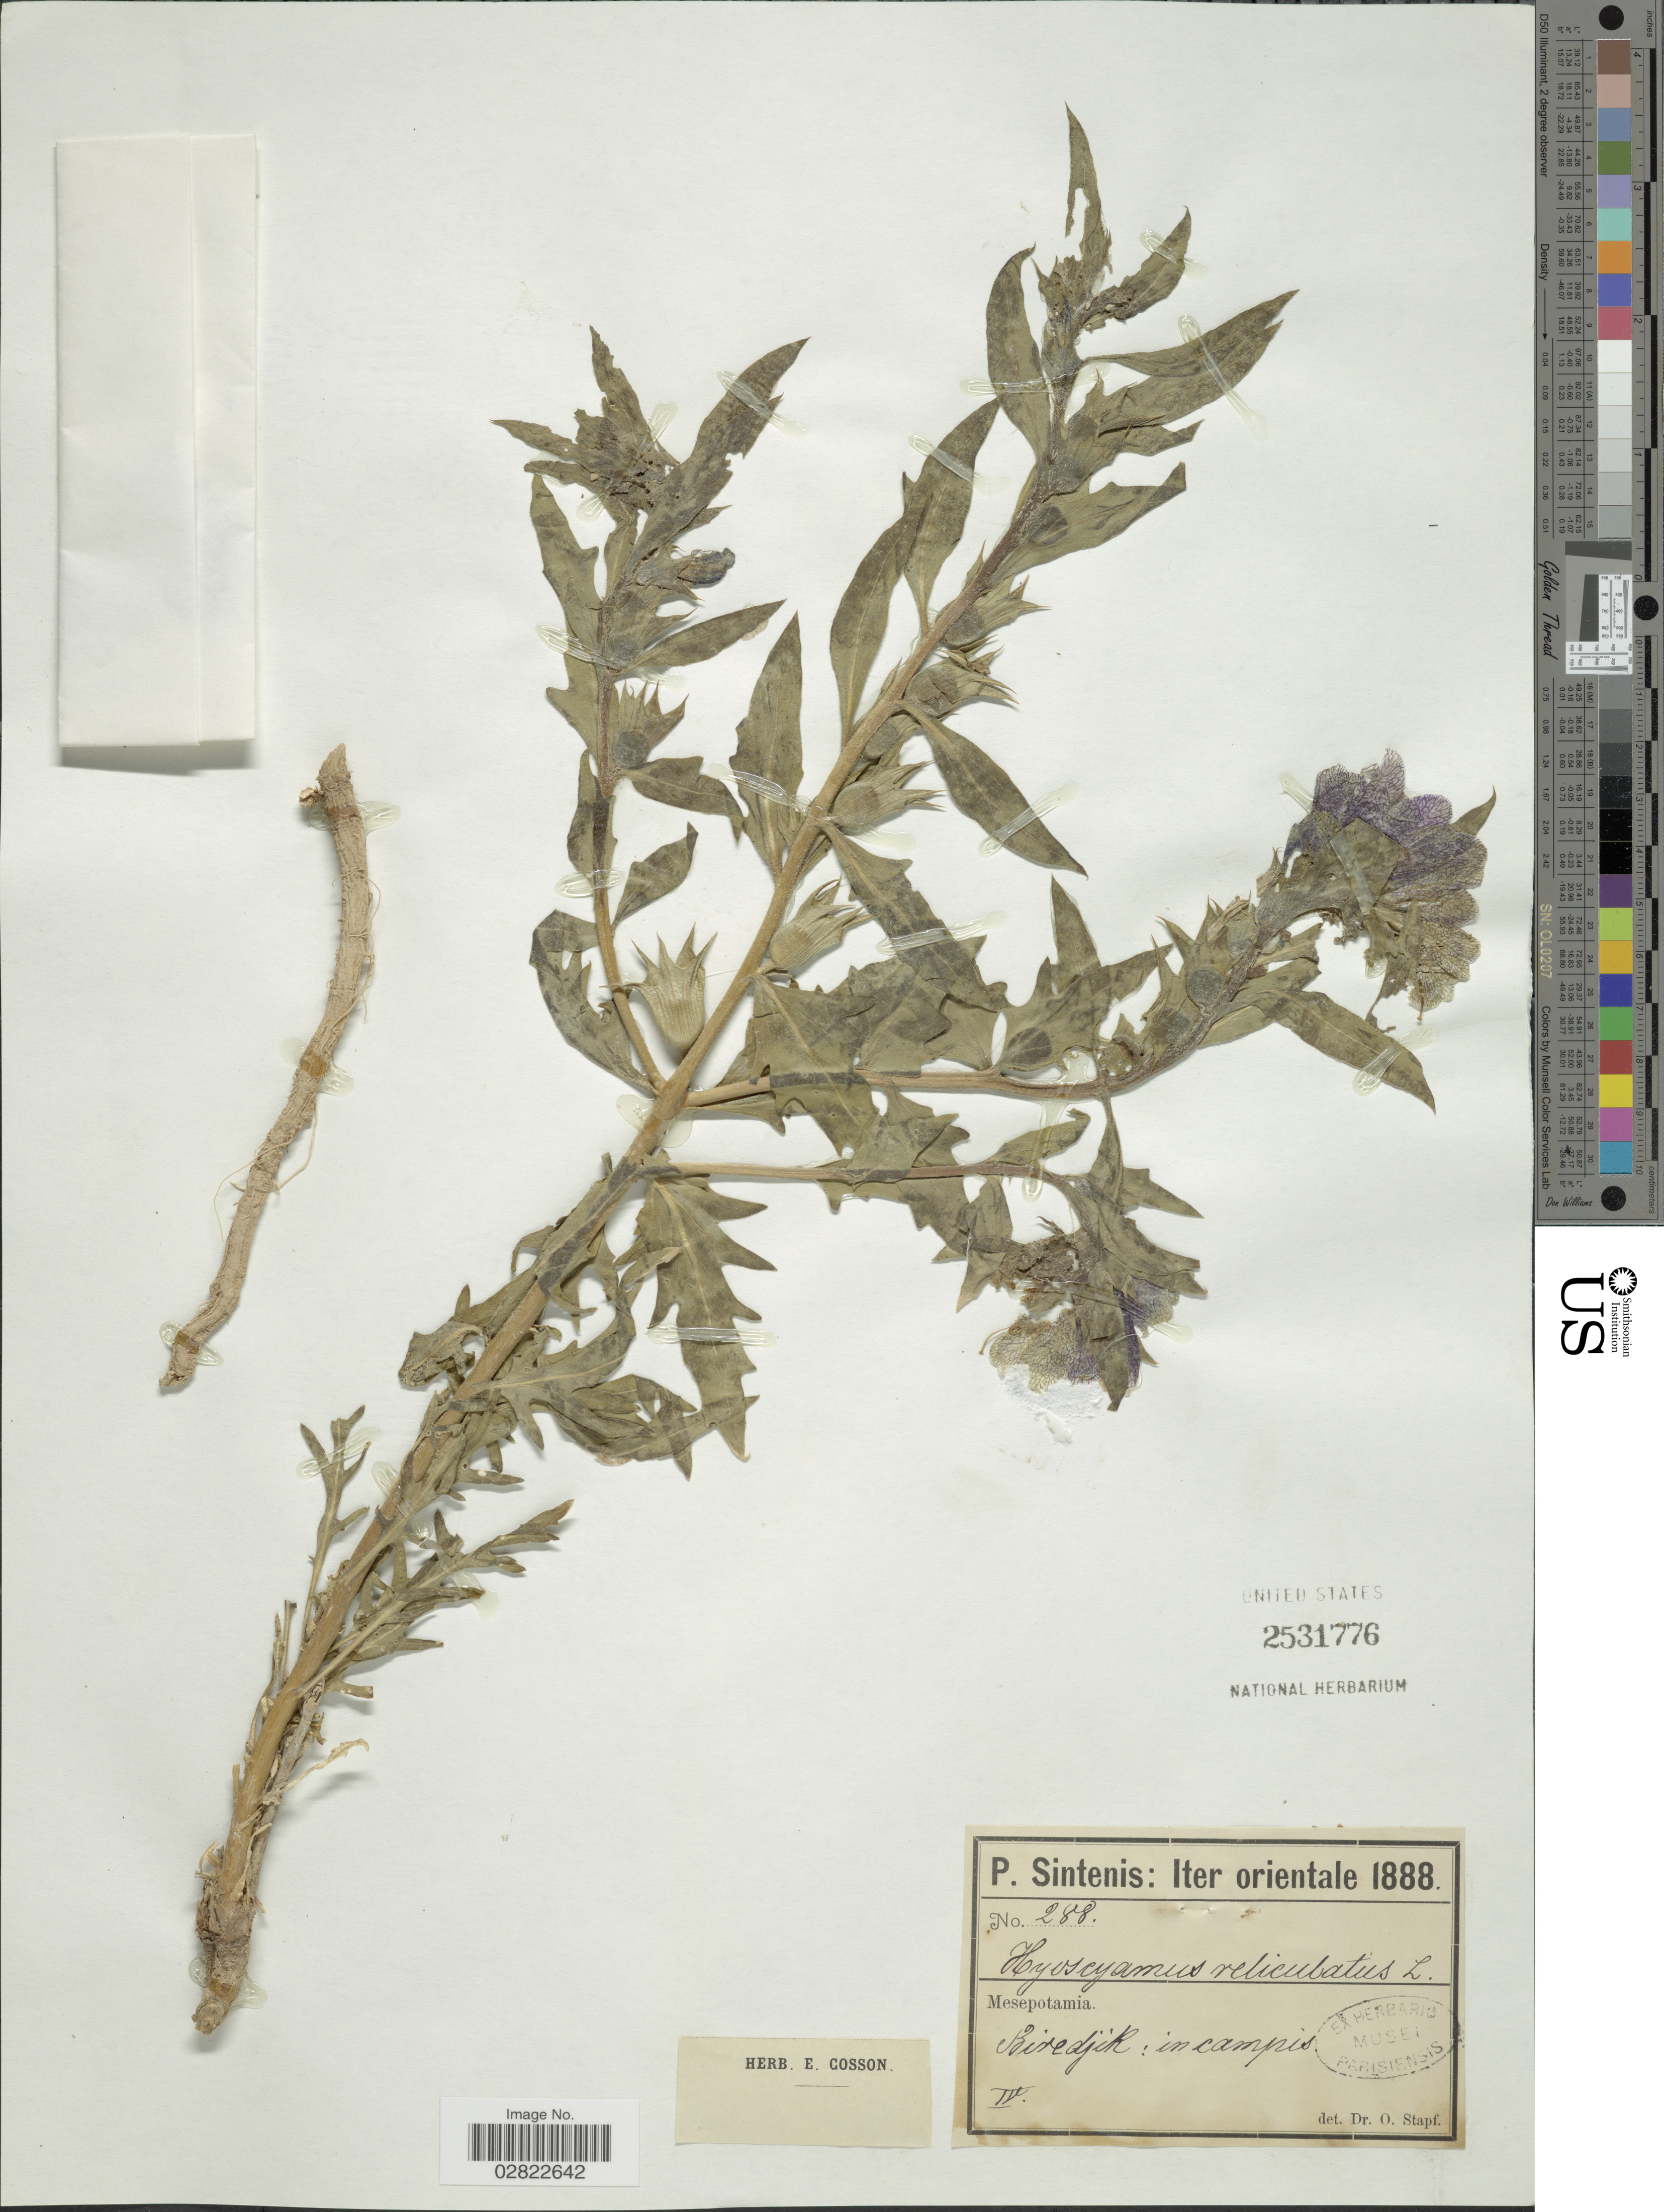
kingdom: Plantae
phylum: Tracheophyta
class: Magnoliopsida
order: Solanales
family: Solanaceae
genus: Hyoscyamus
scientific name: Hyoscyamus reticulatus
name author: L.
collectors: P. Sintenis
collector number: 288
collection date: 1888-04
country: Turkey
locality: Mesepotamia, Biredjik, in campis, Iter orientale.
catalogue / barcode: US 2531776